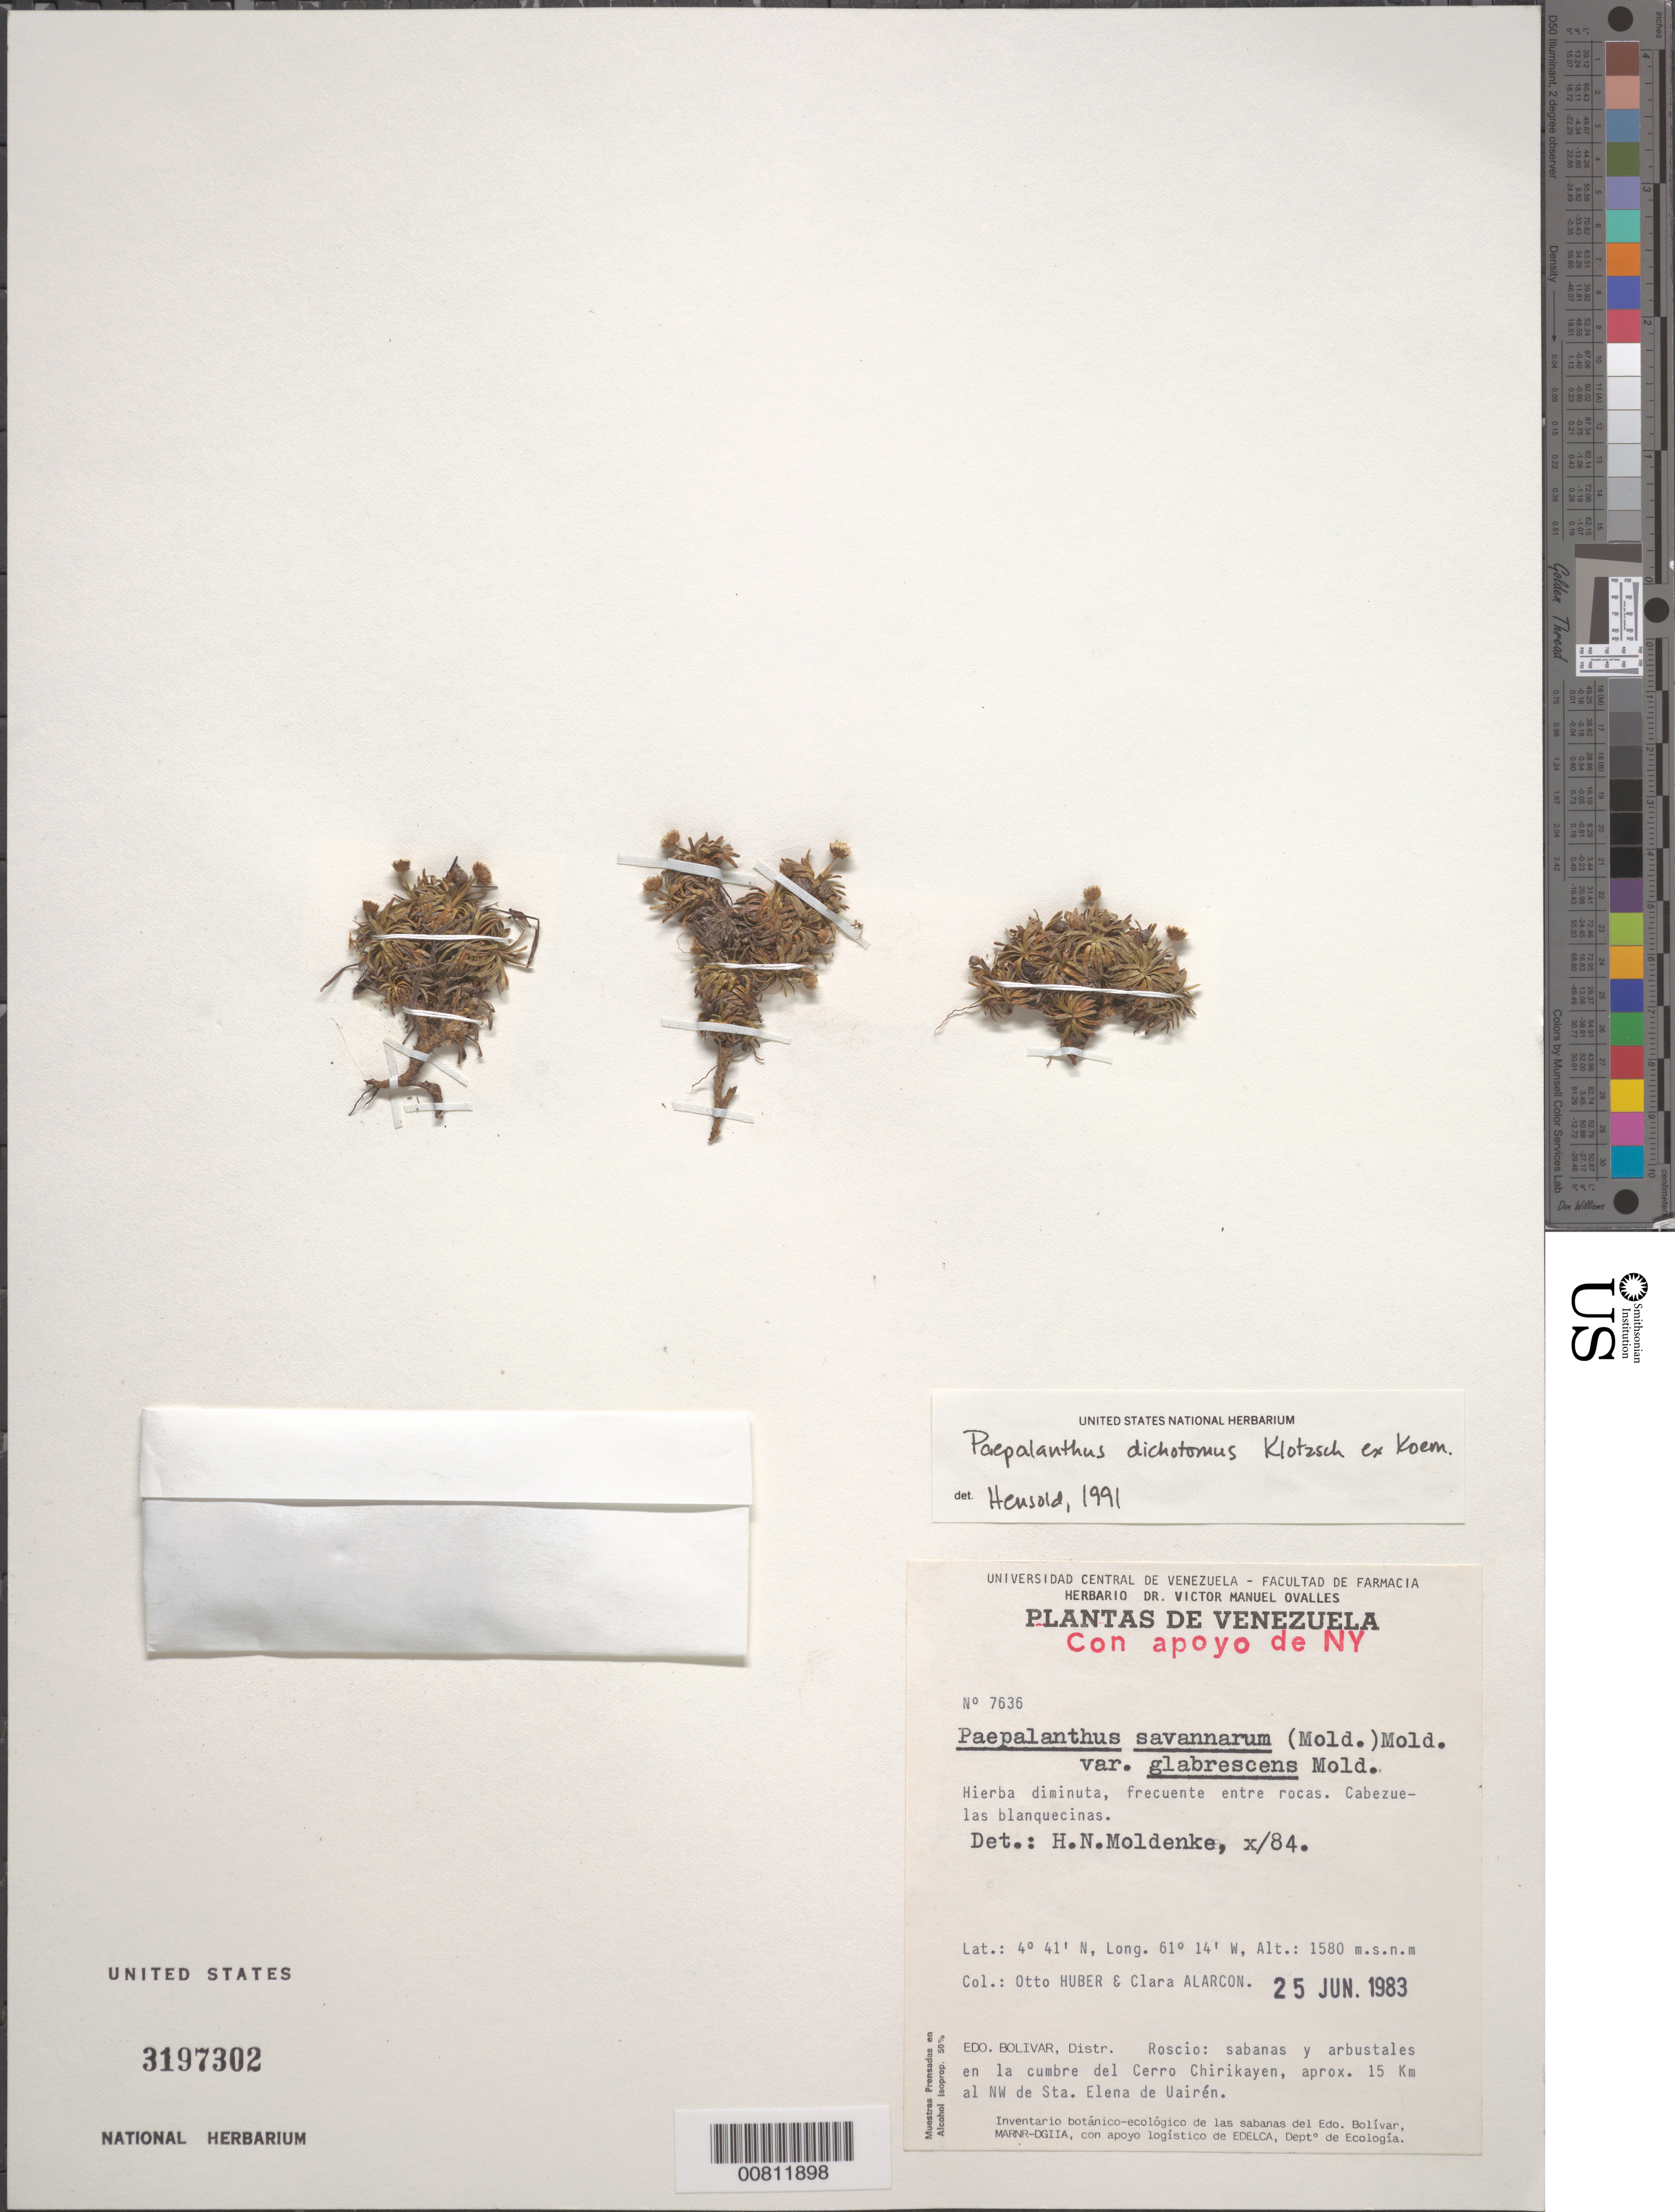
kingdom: Plantae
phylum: Tracheophyta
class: Liliopsida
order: Poales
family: Eriocaulaceae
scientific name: Giuliettia dichotoma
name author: (Klotzsch ex Körn.) Andrino & Sano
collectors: O. Huber & C. Alarcon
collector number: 7636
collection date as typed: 25-Jun-83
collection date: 1983-06-25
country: Venezuela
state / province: Bolívar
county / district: Roscio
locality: Cerro Chirikayen cumbre, aprox. 15 km al NW de Sta. Elena de Uairén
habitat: Sabanas y arbustales en la cumbre del cerro; entre rocas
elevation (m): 1580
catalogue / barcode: US 3197302